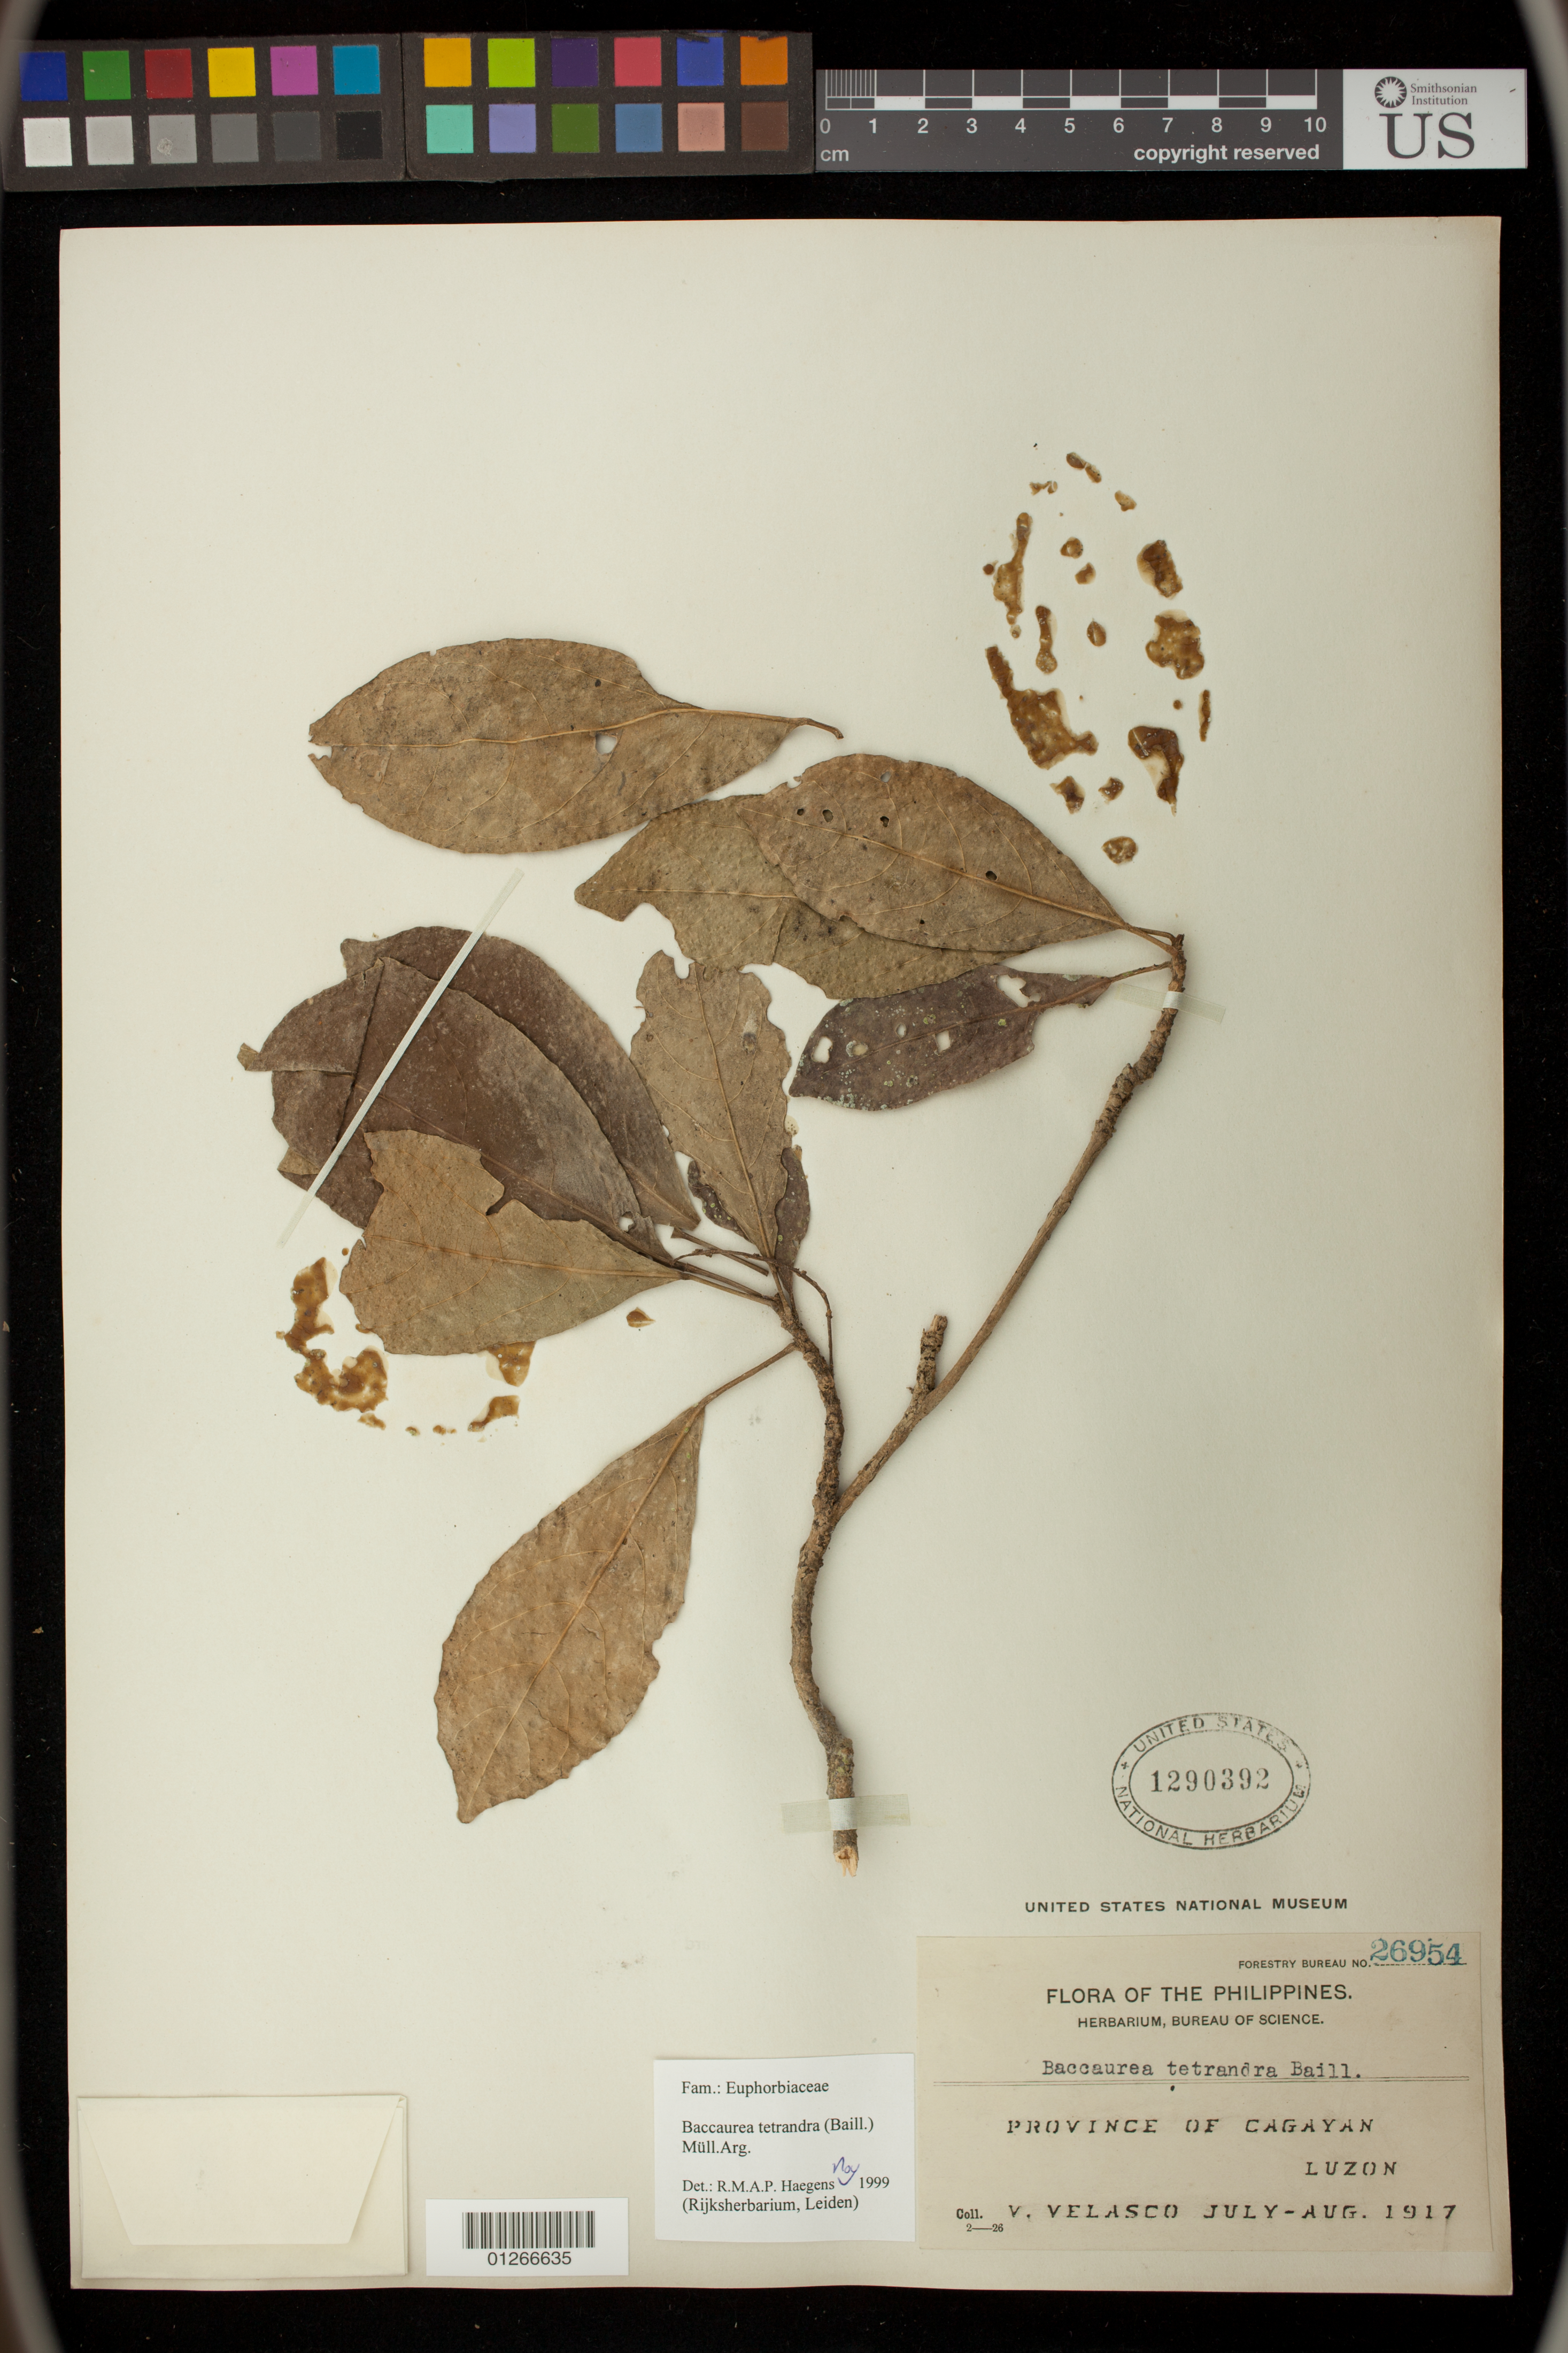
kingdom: Plantae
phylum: Tracheophyta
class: Magnoliopsida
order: Malpighiales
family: Phyllanthaceae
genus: Baccaurea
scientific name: Baccaurea tetrandra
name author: (Baill.) Müll. Arg.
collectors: V. Velasco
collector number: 26954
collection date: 1917-07/1917-08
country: Philippines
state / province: Cagayan Valley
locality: Province of Cagayan, Luzon